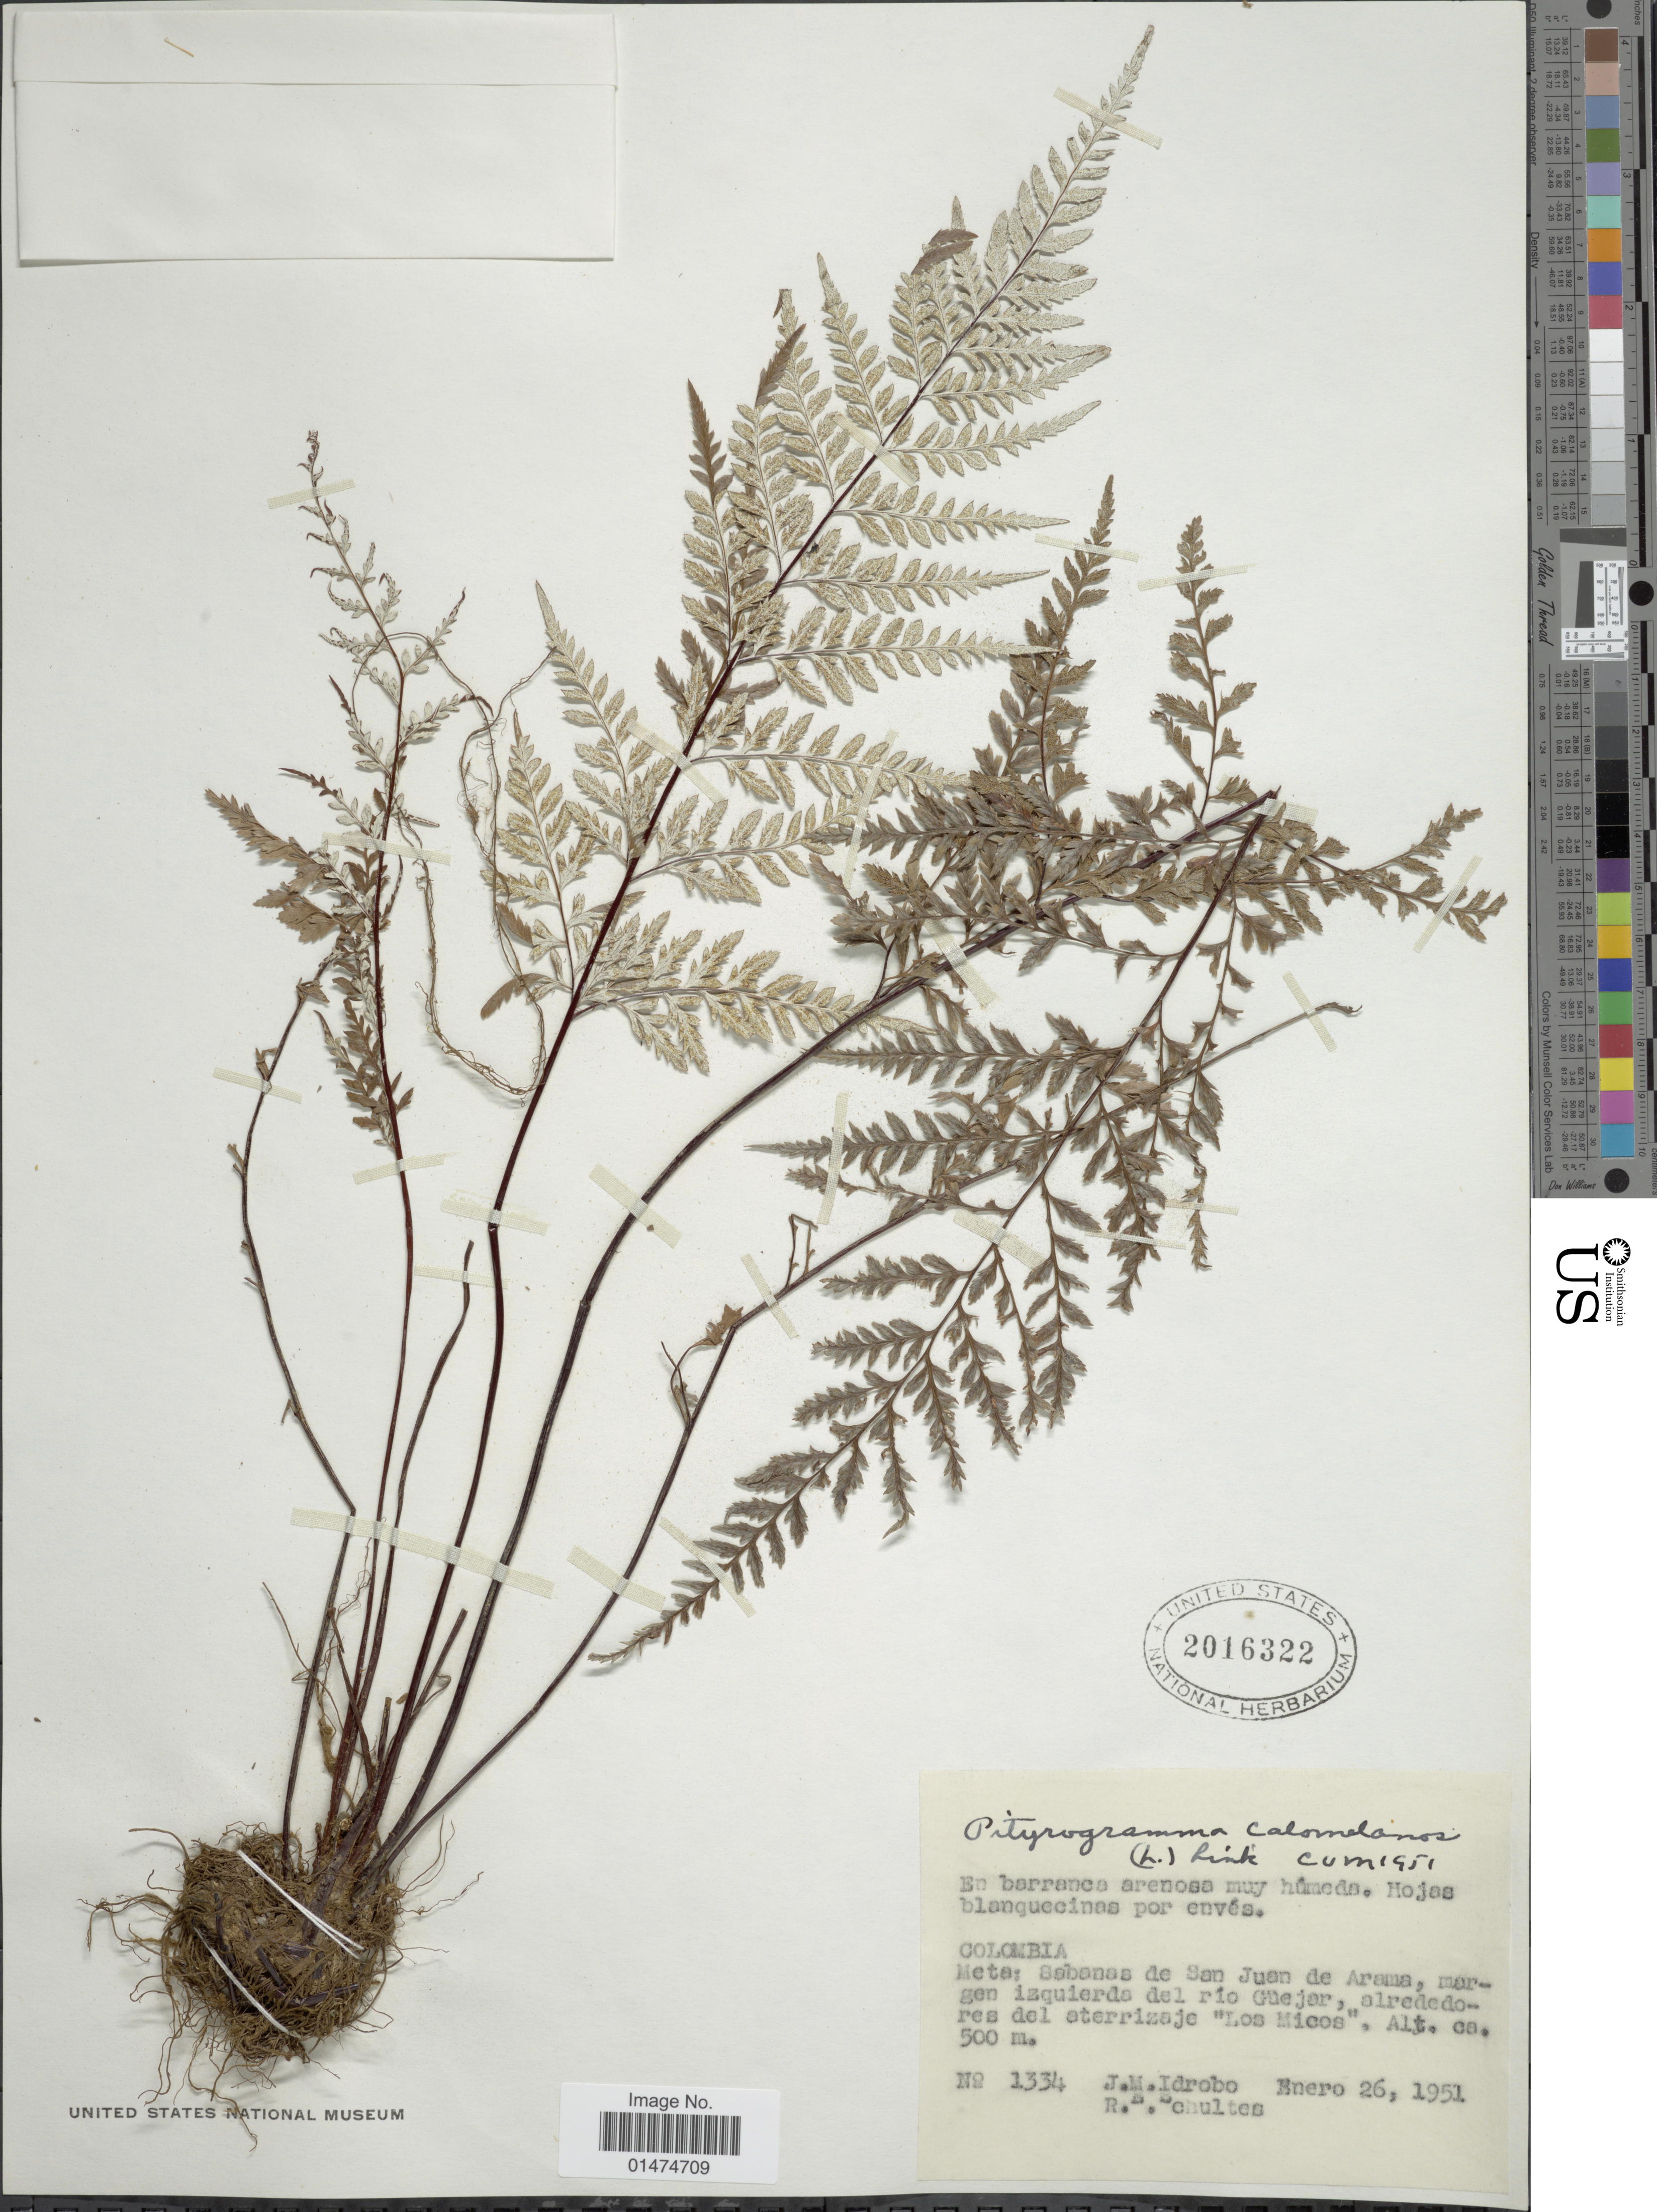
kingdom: Plantae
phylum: Tracheophyta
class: Polypodiopsida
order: Polypodiales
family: Pteridaceae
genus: Pityrogramma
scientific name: Pityrogramma calomelanos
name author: (L.) Link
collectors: J. M. Idrobo & R. E. Schultes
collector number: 1334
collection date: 1951-03-26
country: Colombia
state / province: Meta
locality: Sabanes de San Juan de Arama, margem izquierdo del rio Guejar, alrededores del aterrizaje " Los Micos ".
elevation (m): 500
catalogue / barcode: US 2016322